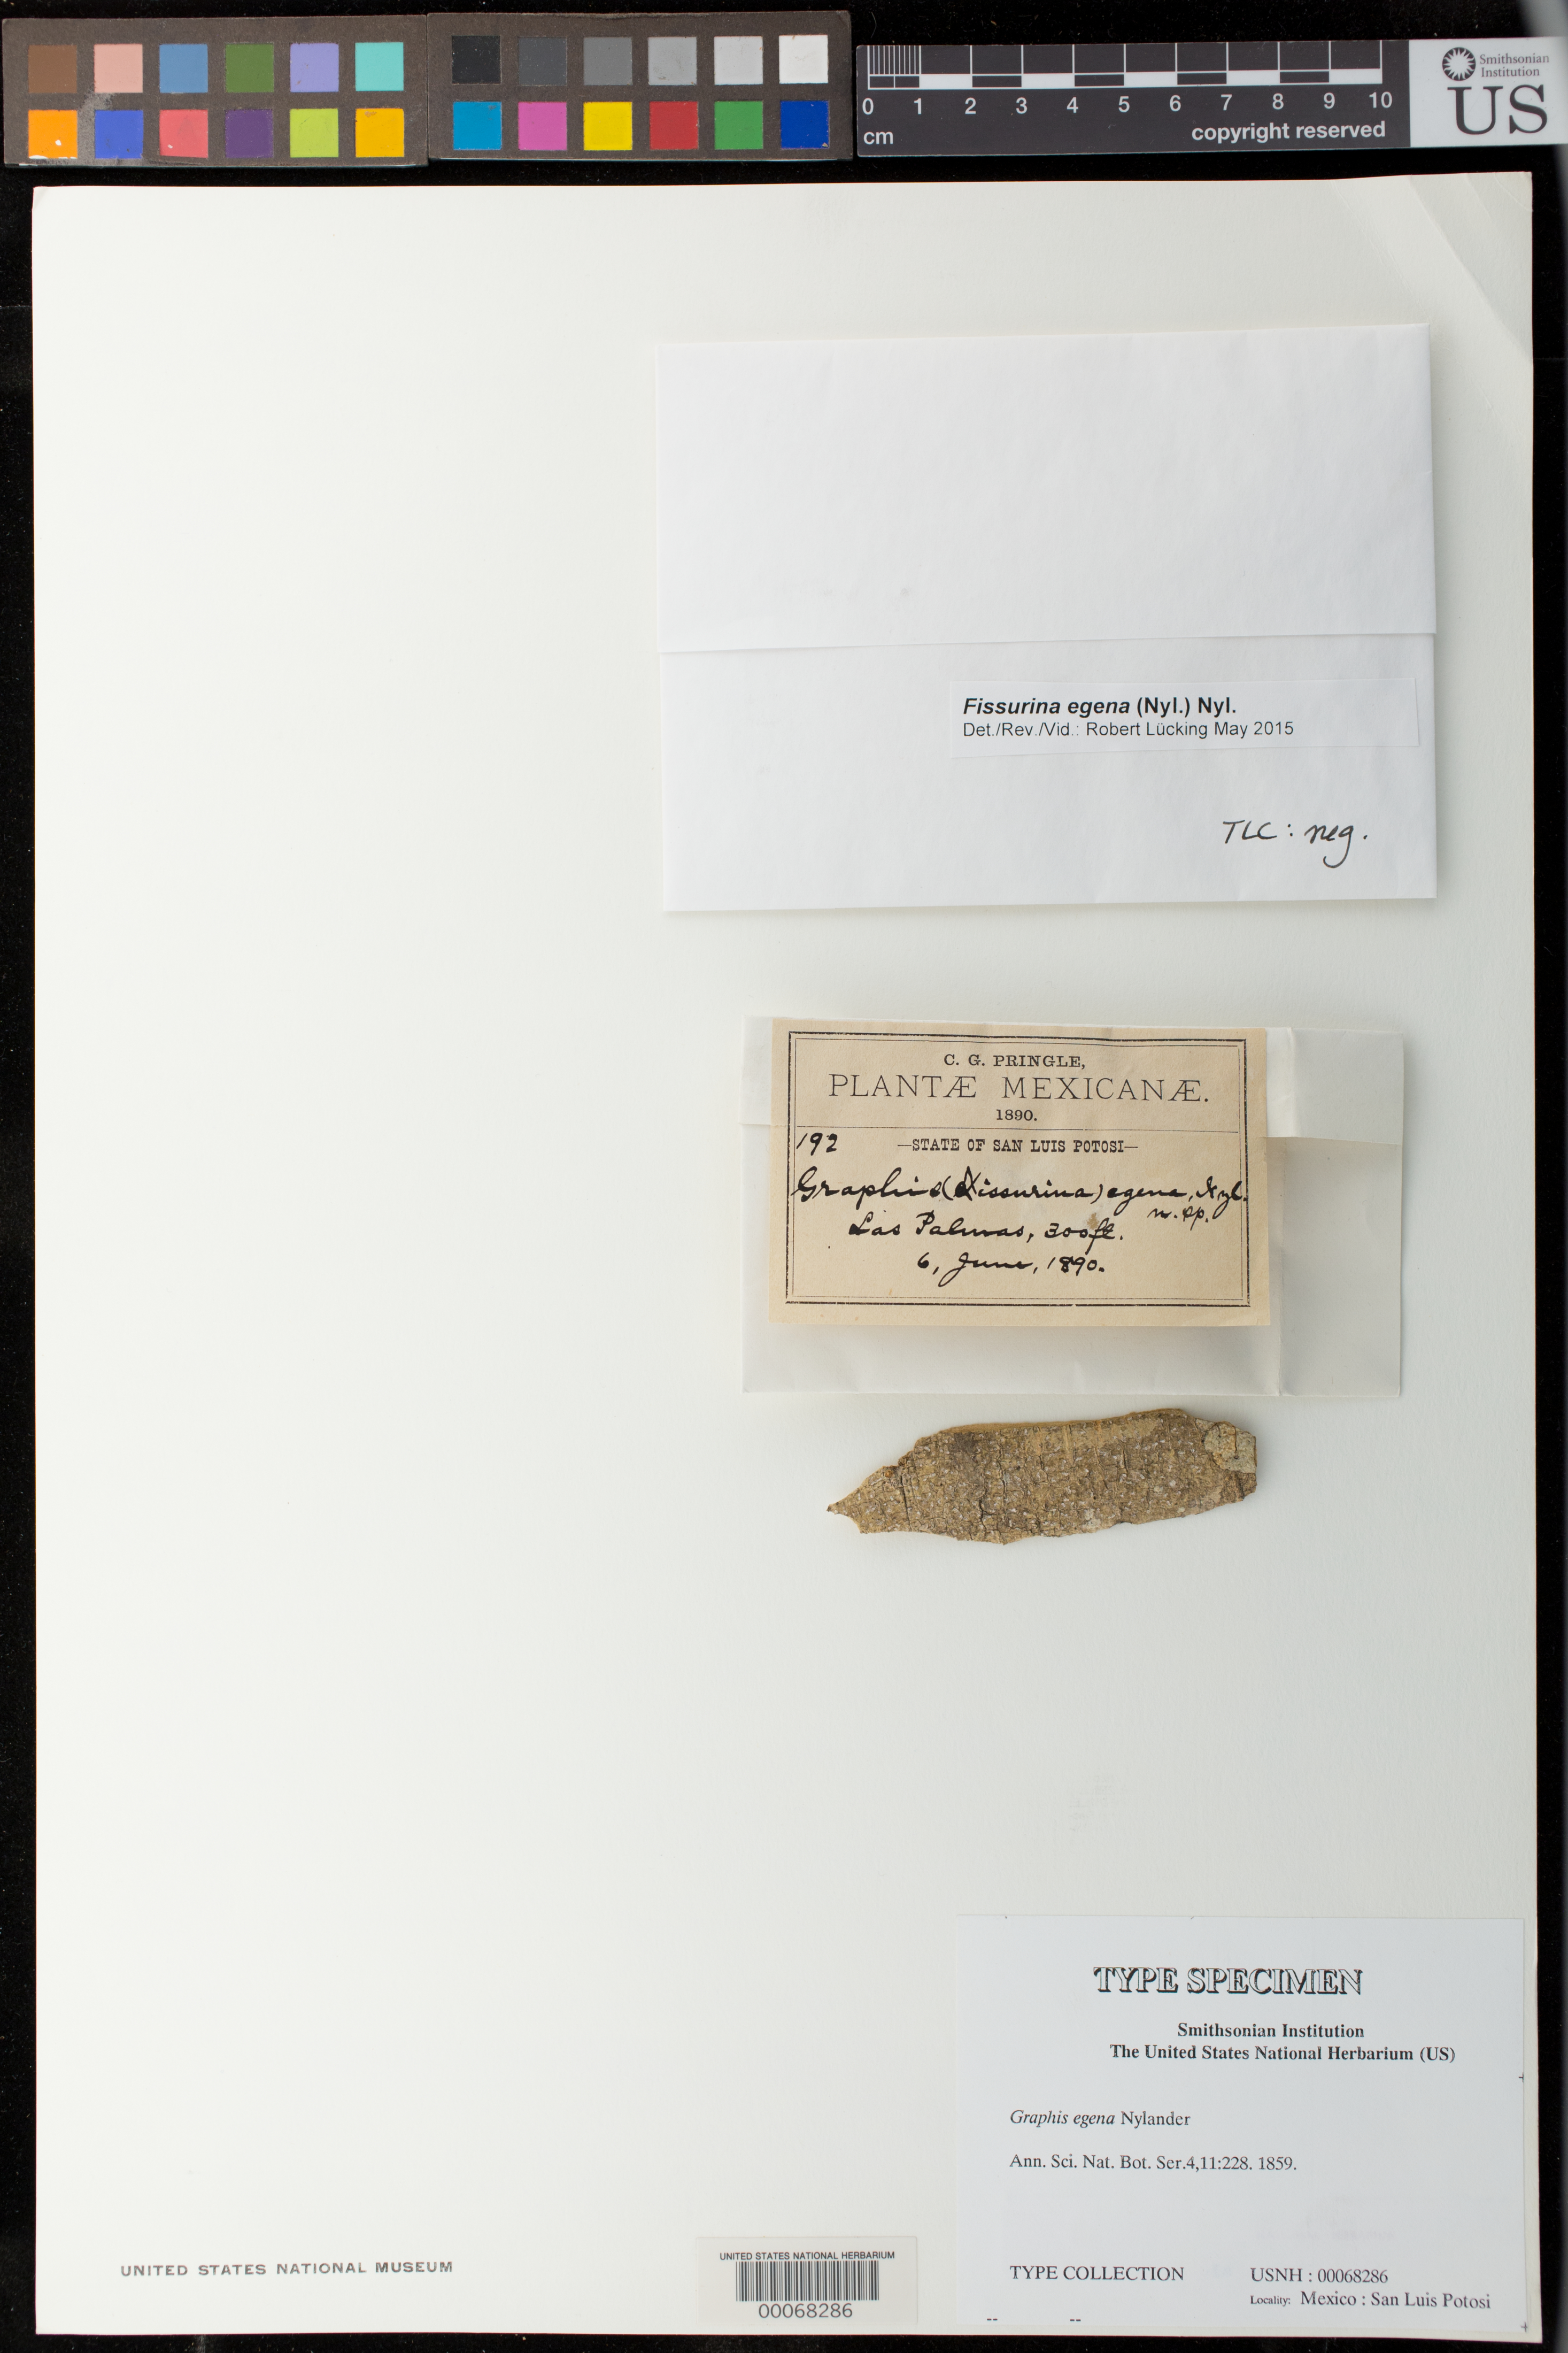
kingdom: Fungi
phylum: Ascomycota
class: Lecanoromycetes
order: Ostropales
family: Graphidaceae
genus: Graphis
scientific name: Graphis egena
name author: Nyl.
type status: Type Collection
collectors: C. G. Pringle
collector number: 192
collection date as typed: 06 Jun 1890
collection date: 1890-06-06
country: Mexico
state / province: San Luis Potosi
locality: Las Palmas.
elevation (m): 914